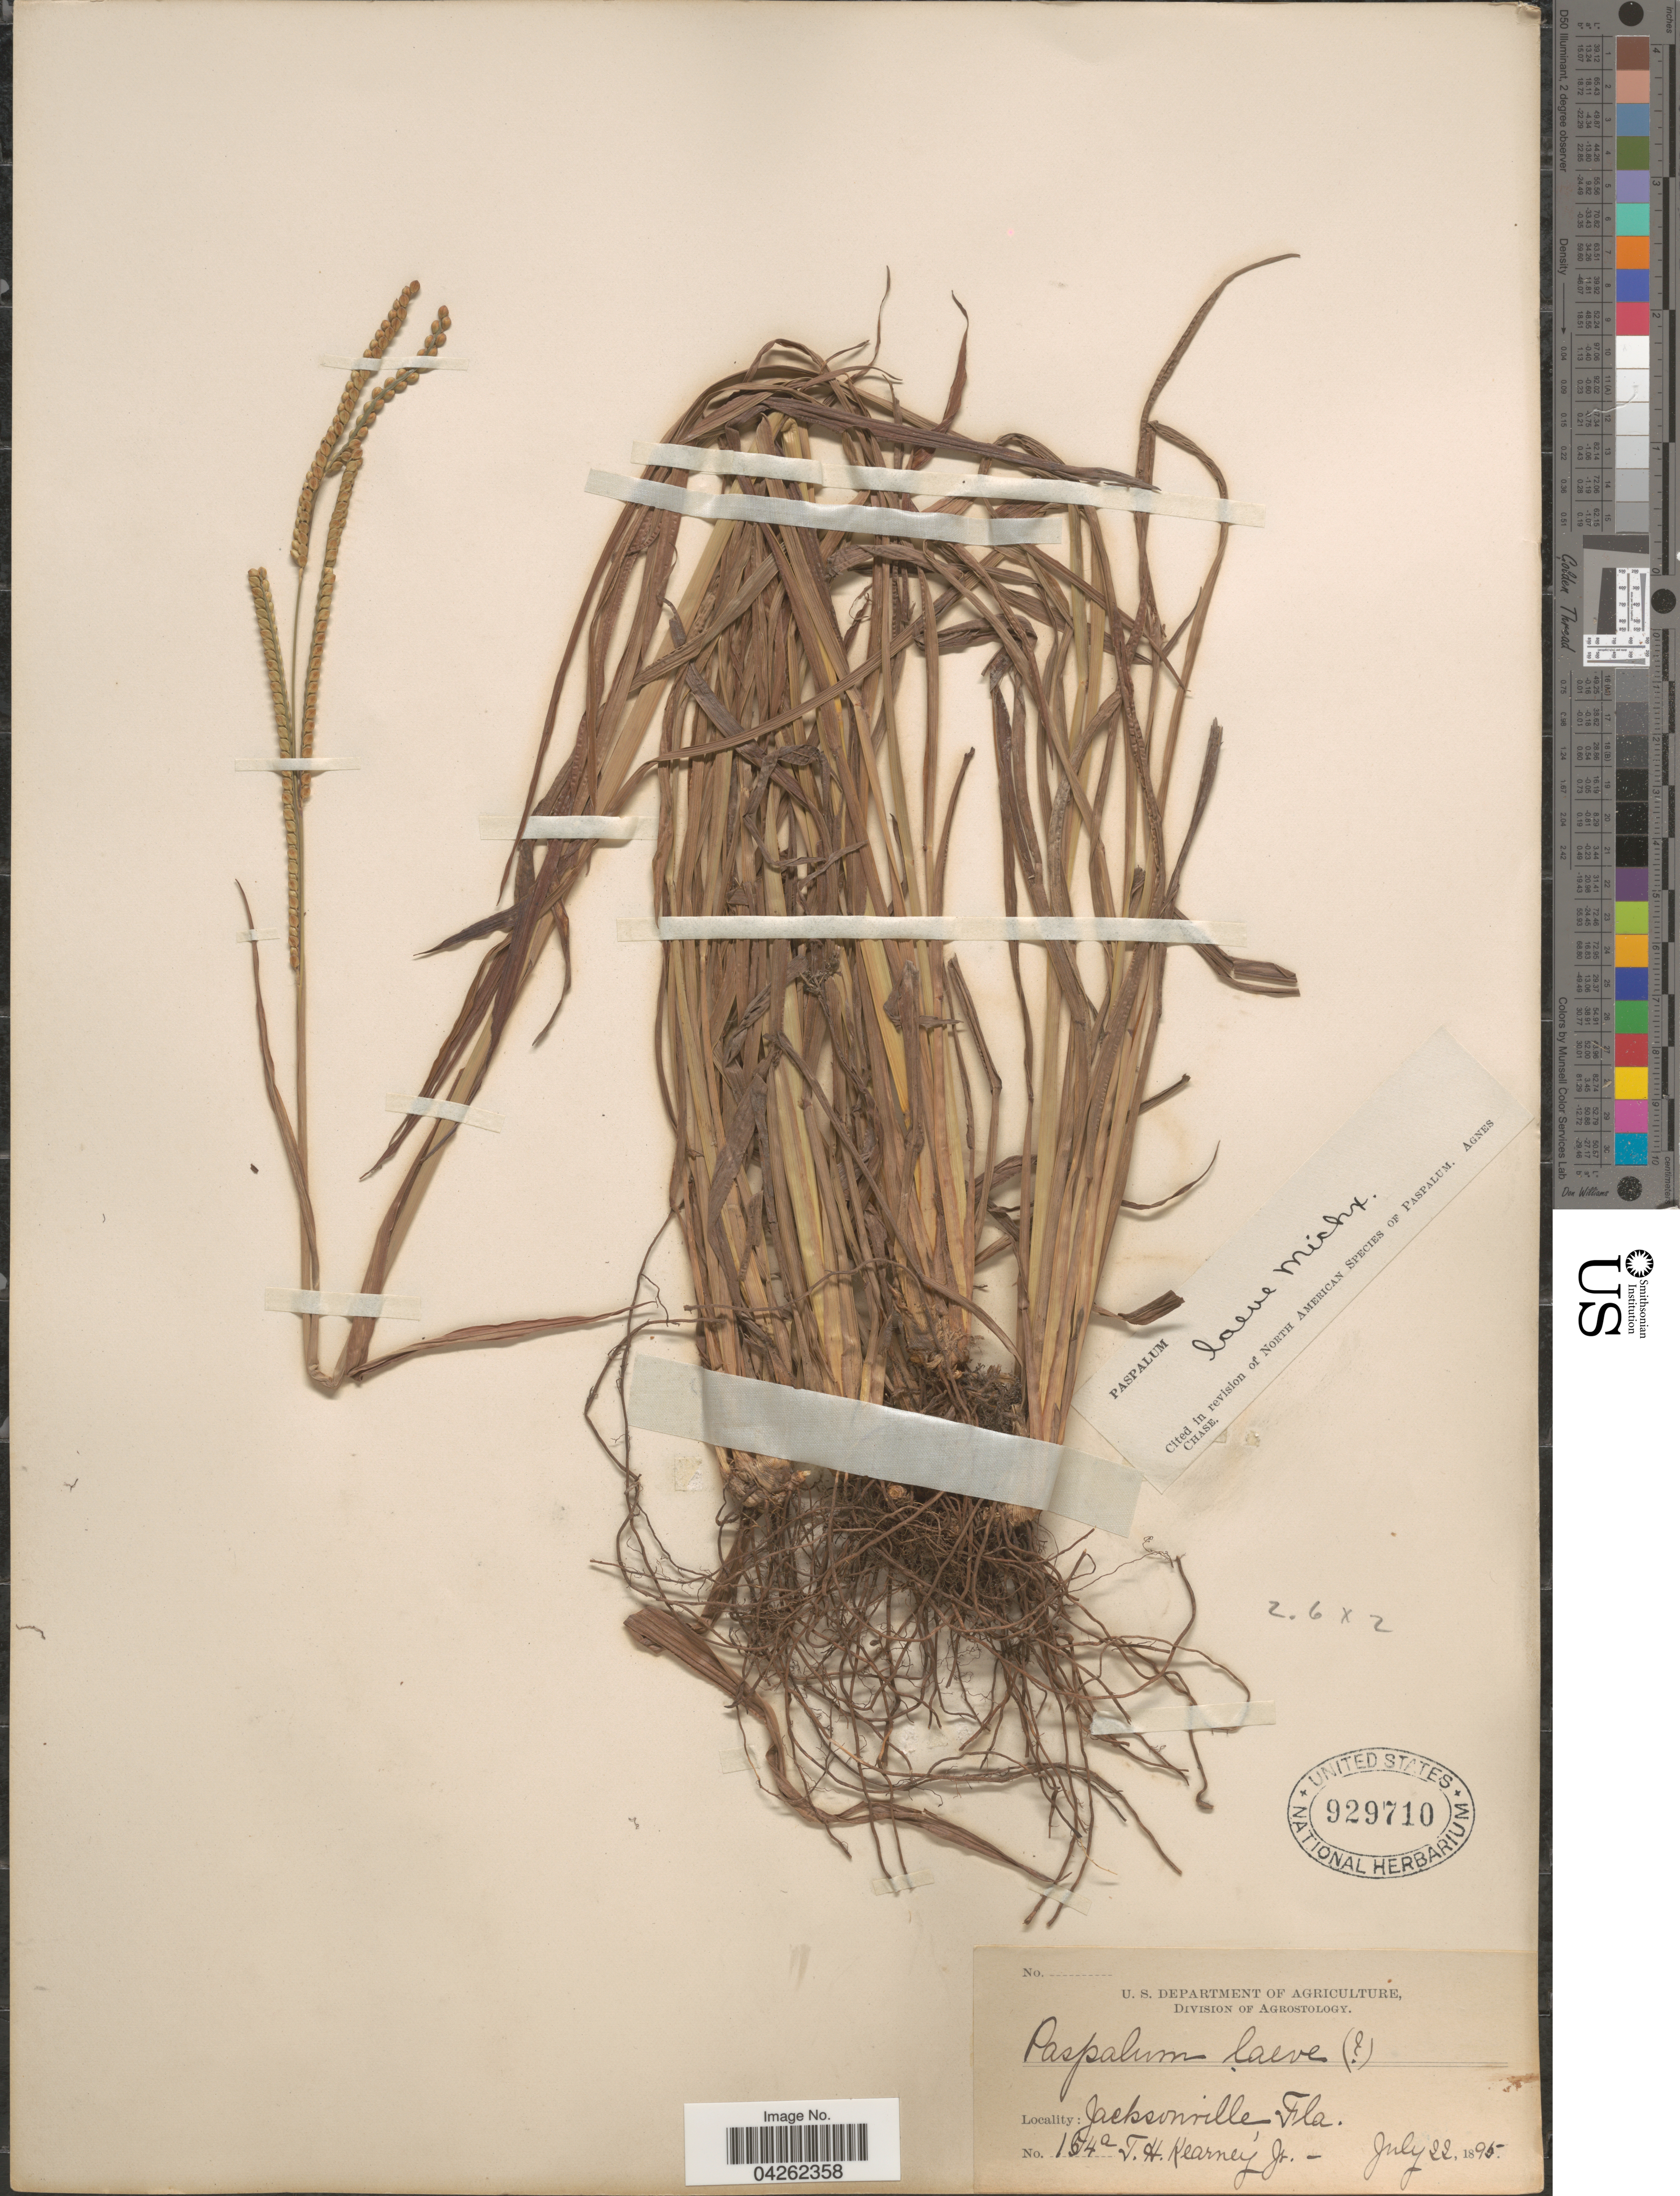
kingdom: Plantae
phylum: Tracheophyta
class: Liliopsida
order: Poales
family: Poaceae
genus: Paspalum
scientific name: Paspalum laeve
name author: Michx.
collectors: T. H. Kearney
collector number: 154a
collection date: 1895-07-22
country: United States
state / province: Florida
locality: Jacksonville.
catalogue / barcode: US 929710